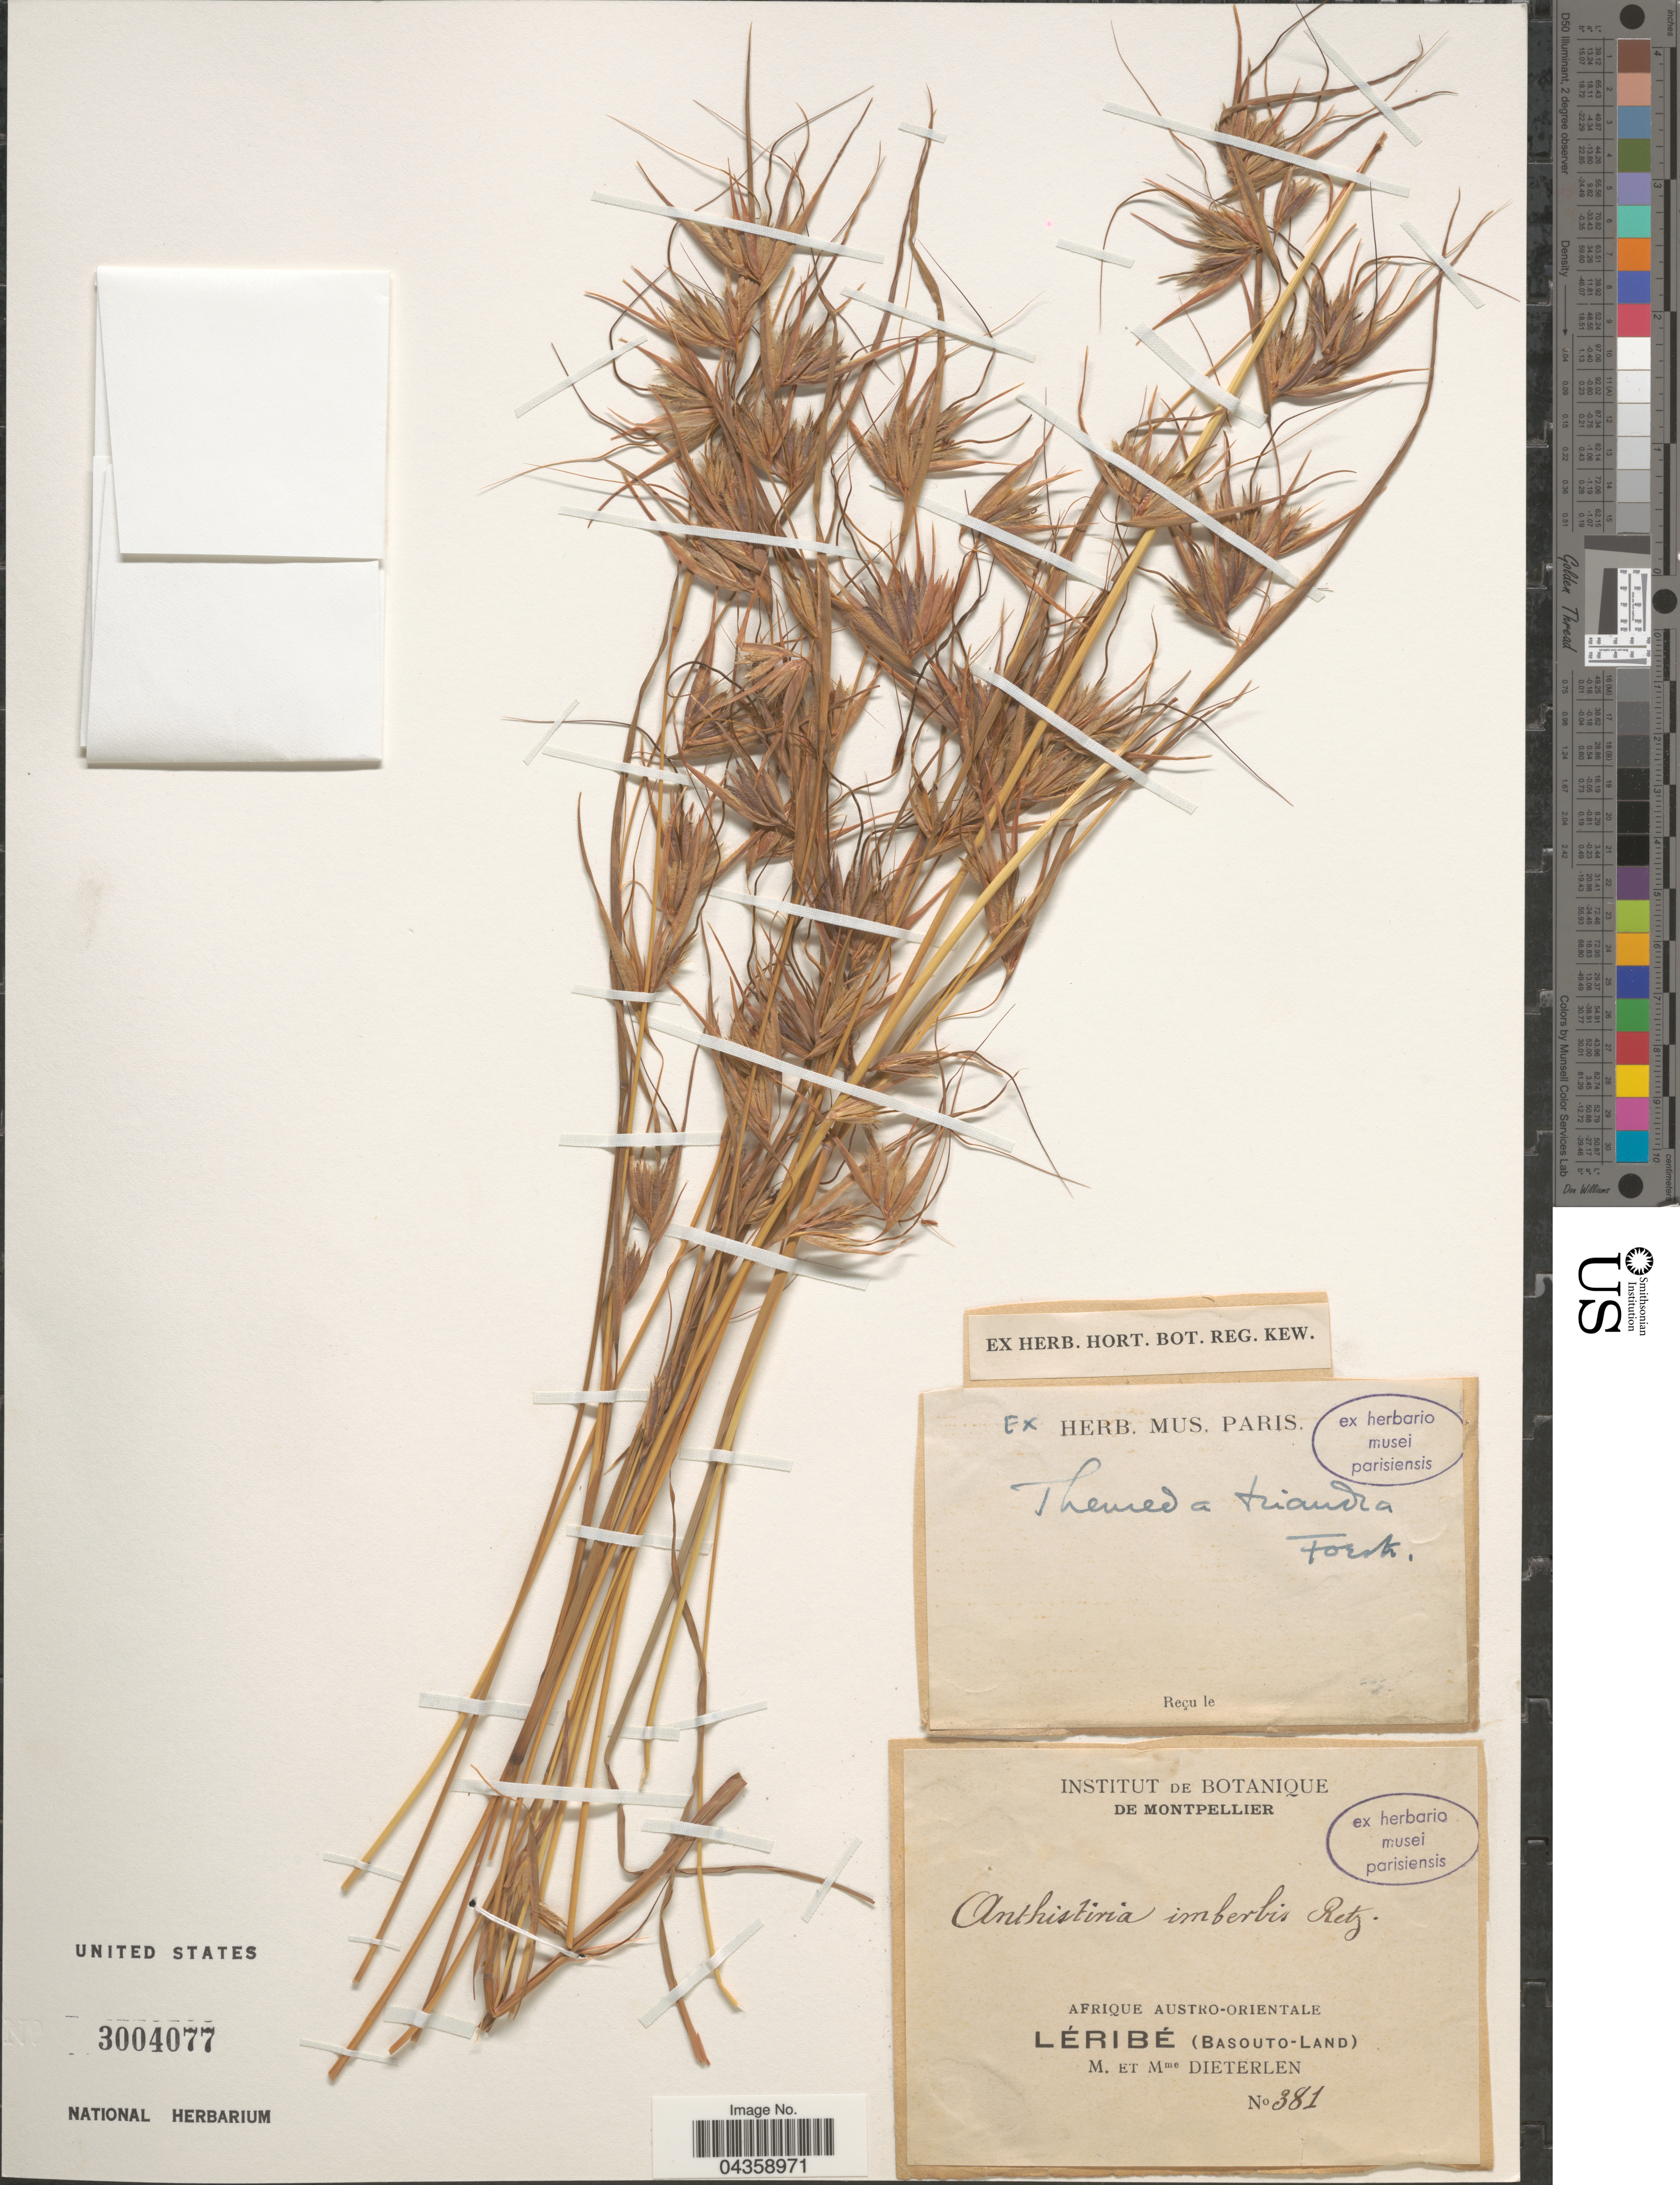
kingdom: Plantae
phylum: Tracheophyta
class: Liliopsida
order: Poales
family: Poaceae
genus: Themeda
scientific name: Themeda triandra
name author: Forssk.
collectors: M. Dieterlen & M. Dieterlen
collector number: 381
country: Lesotho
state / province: Leribe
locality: Afrique Austro-orientale. (Basouto-Land).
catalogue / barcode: US 3004077